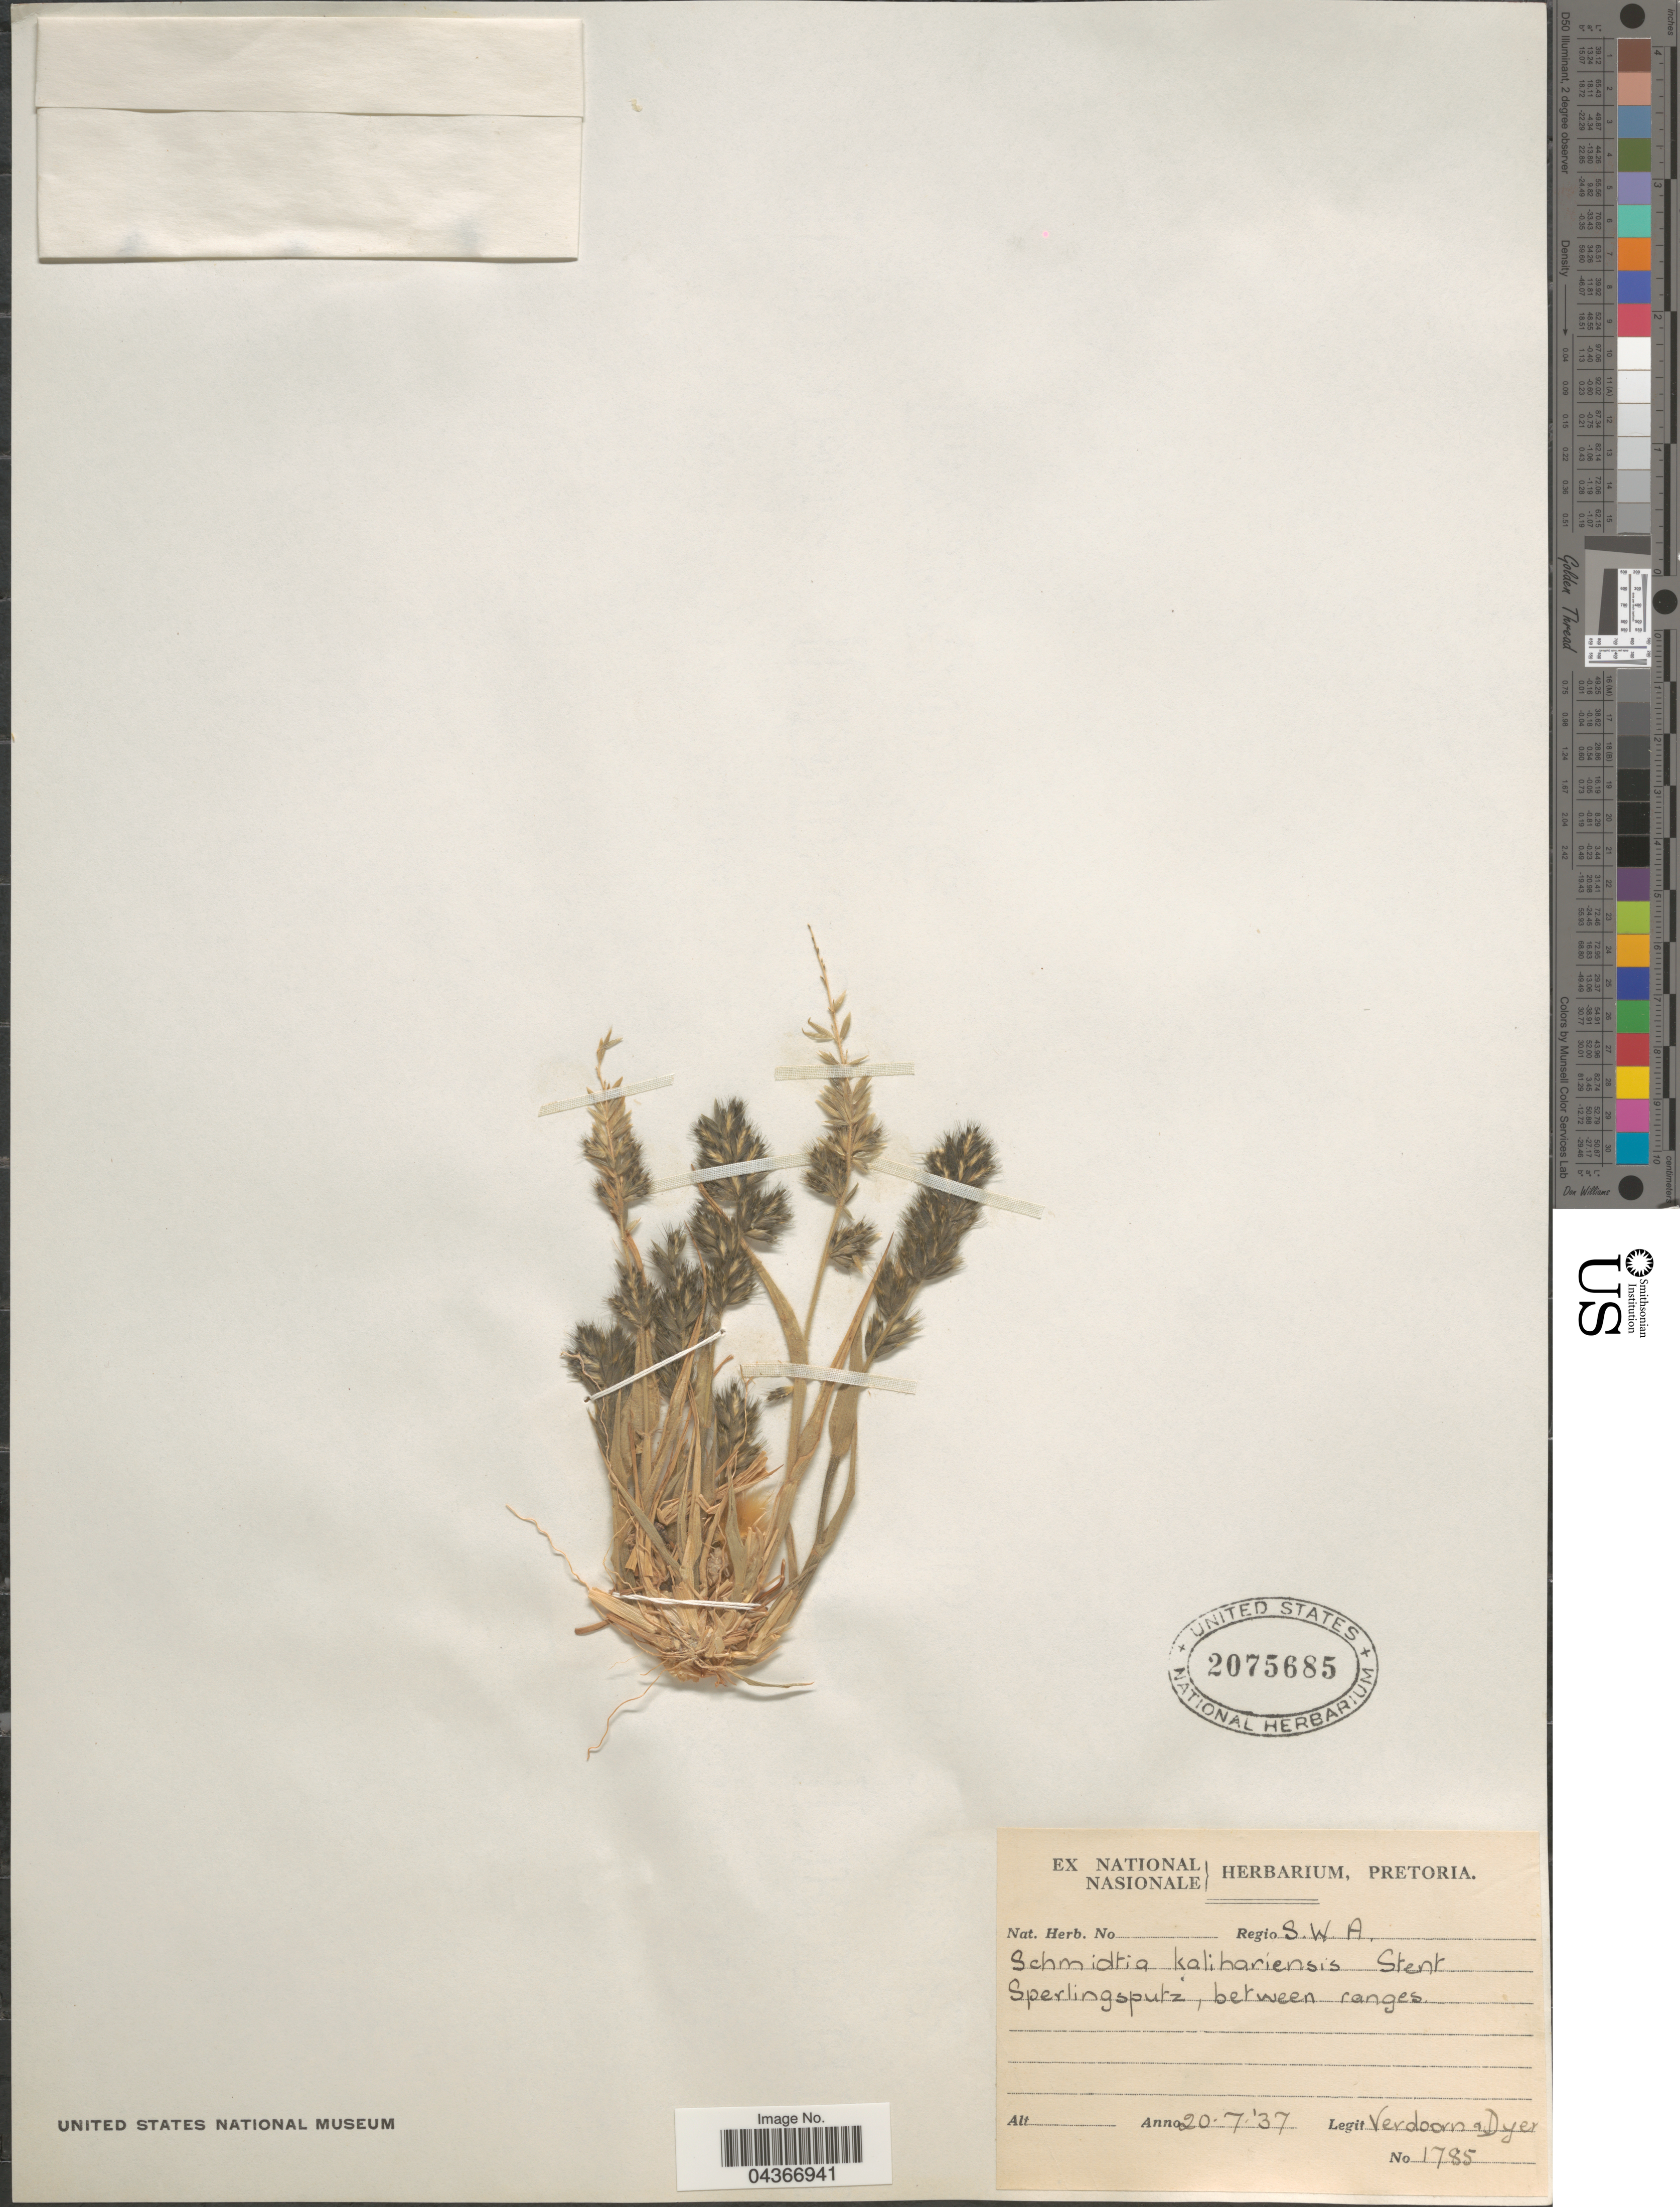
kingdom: Plantae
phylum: Tracheophyta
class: Liliopsida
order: Poales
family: Poaceae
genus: Schmidtia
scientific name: Schmidtia kalahariensis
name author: Stent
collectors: -. Verdoorn & Dyer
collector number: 1785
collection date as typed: Transcribed d/m/y: 20/7/37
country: Namibia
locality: Regio S. W. A. Sperlingsputz, between ranges.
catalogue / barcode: US 2075685